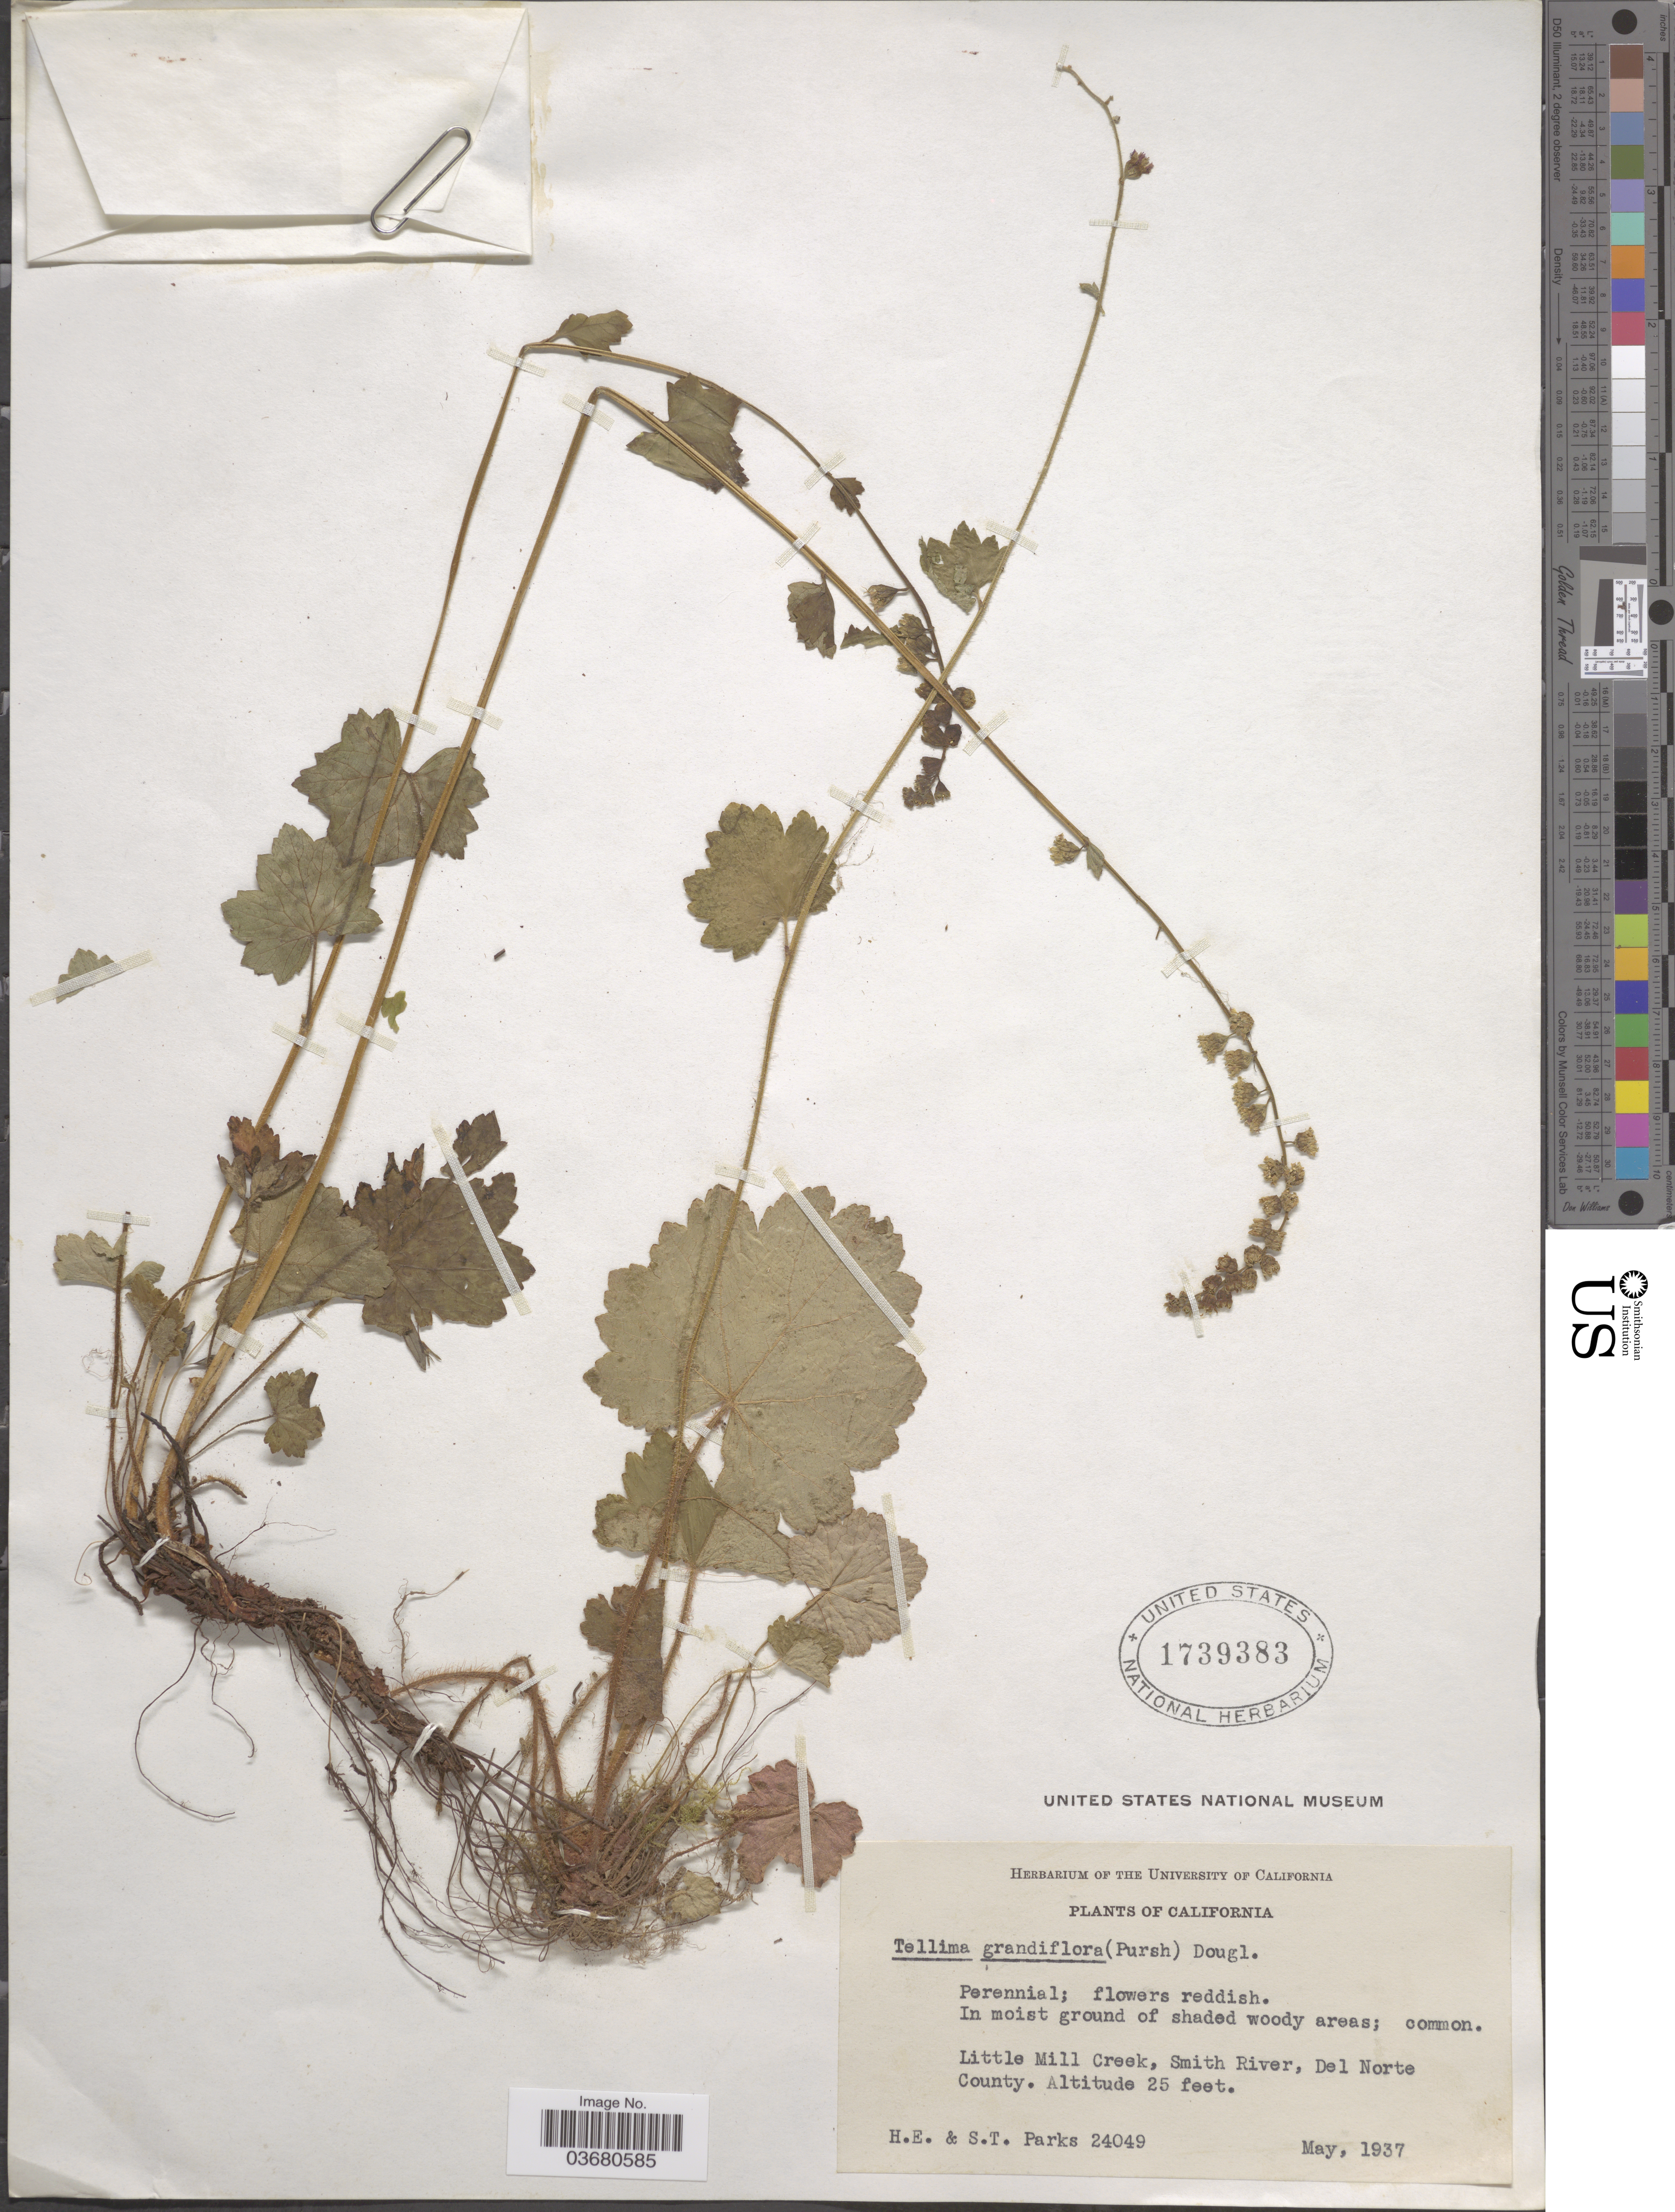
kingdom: Plantae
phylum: Tracheophyta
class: Magnoliopsida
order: Saxifragales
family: Saxifragaceae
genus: Tellima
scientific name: Tellima grandiflora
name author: (Pursh) Douglas ex Lindl.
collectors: H. E. Parks & S. Parks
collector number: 24049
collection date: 1937-05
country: United States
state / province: California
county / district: Del Norte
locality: Little Mill Creek, Smith River, Del Norte County.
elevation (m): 8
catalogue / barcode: US 1739383